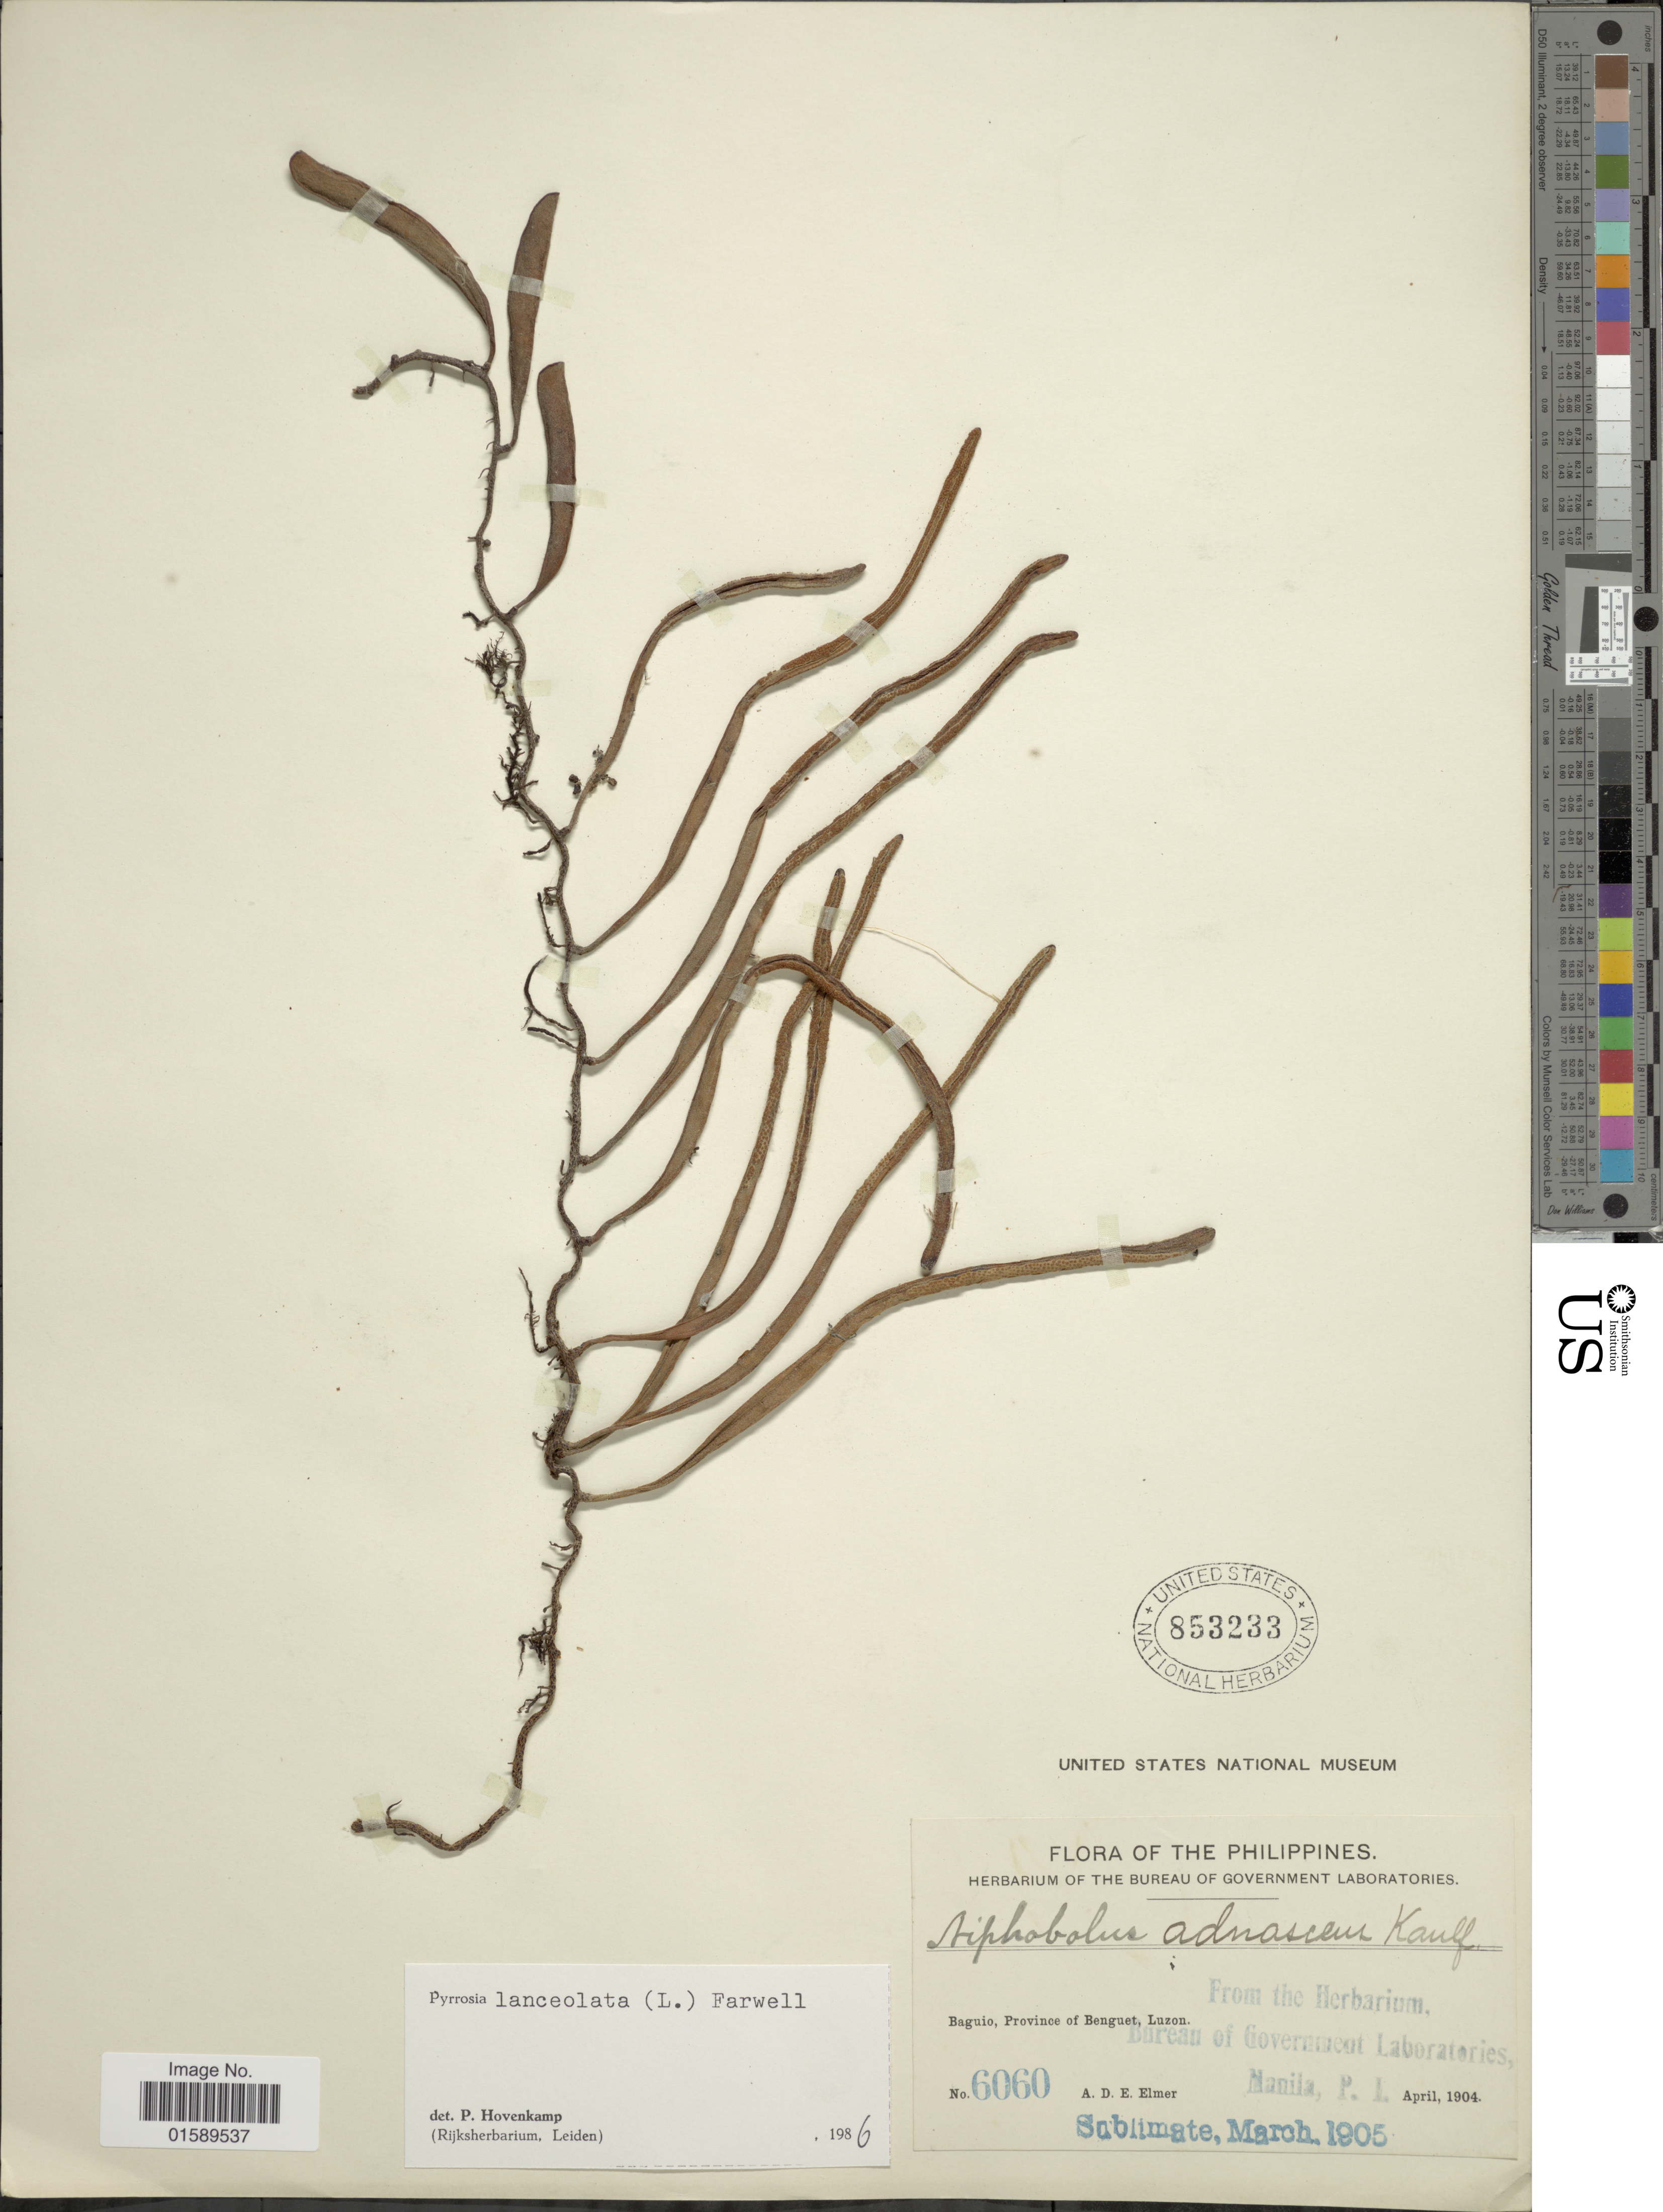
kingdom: Plantae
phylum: Tracheophyta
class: Polypodiopsida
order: Polypodiales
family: Polypodiaceae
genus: Pyrrosia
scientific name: Pyrrosia lanceolata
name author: (L.) Farw.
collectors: A. D. E. Elmer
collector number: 6060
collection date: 1904-04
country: Philippines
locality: Baguio, Province of Benguet, Luzon.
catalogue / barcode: US 853233